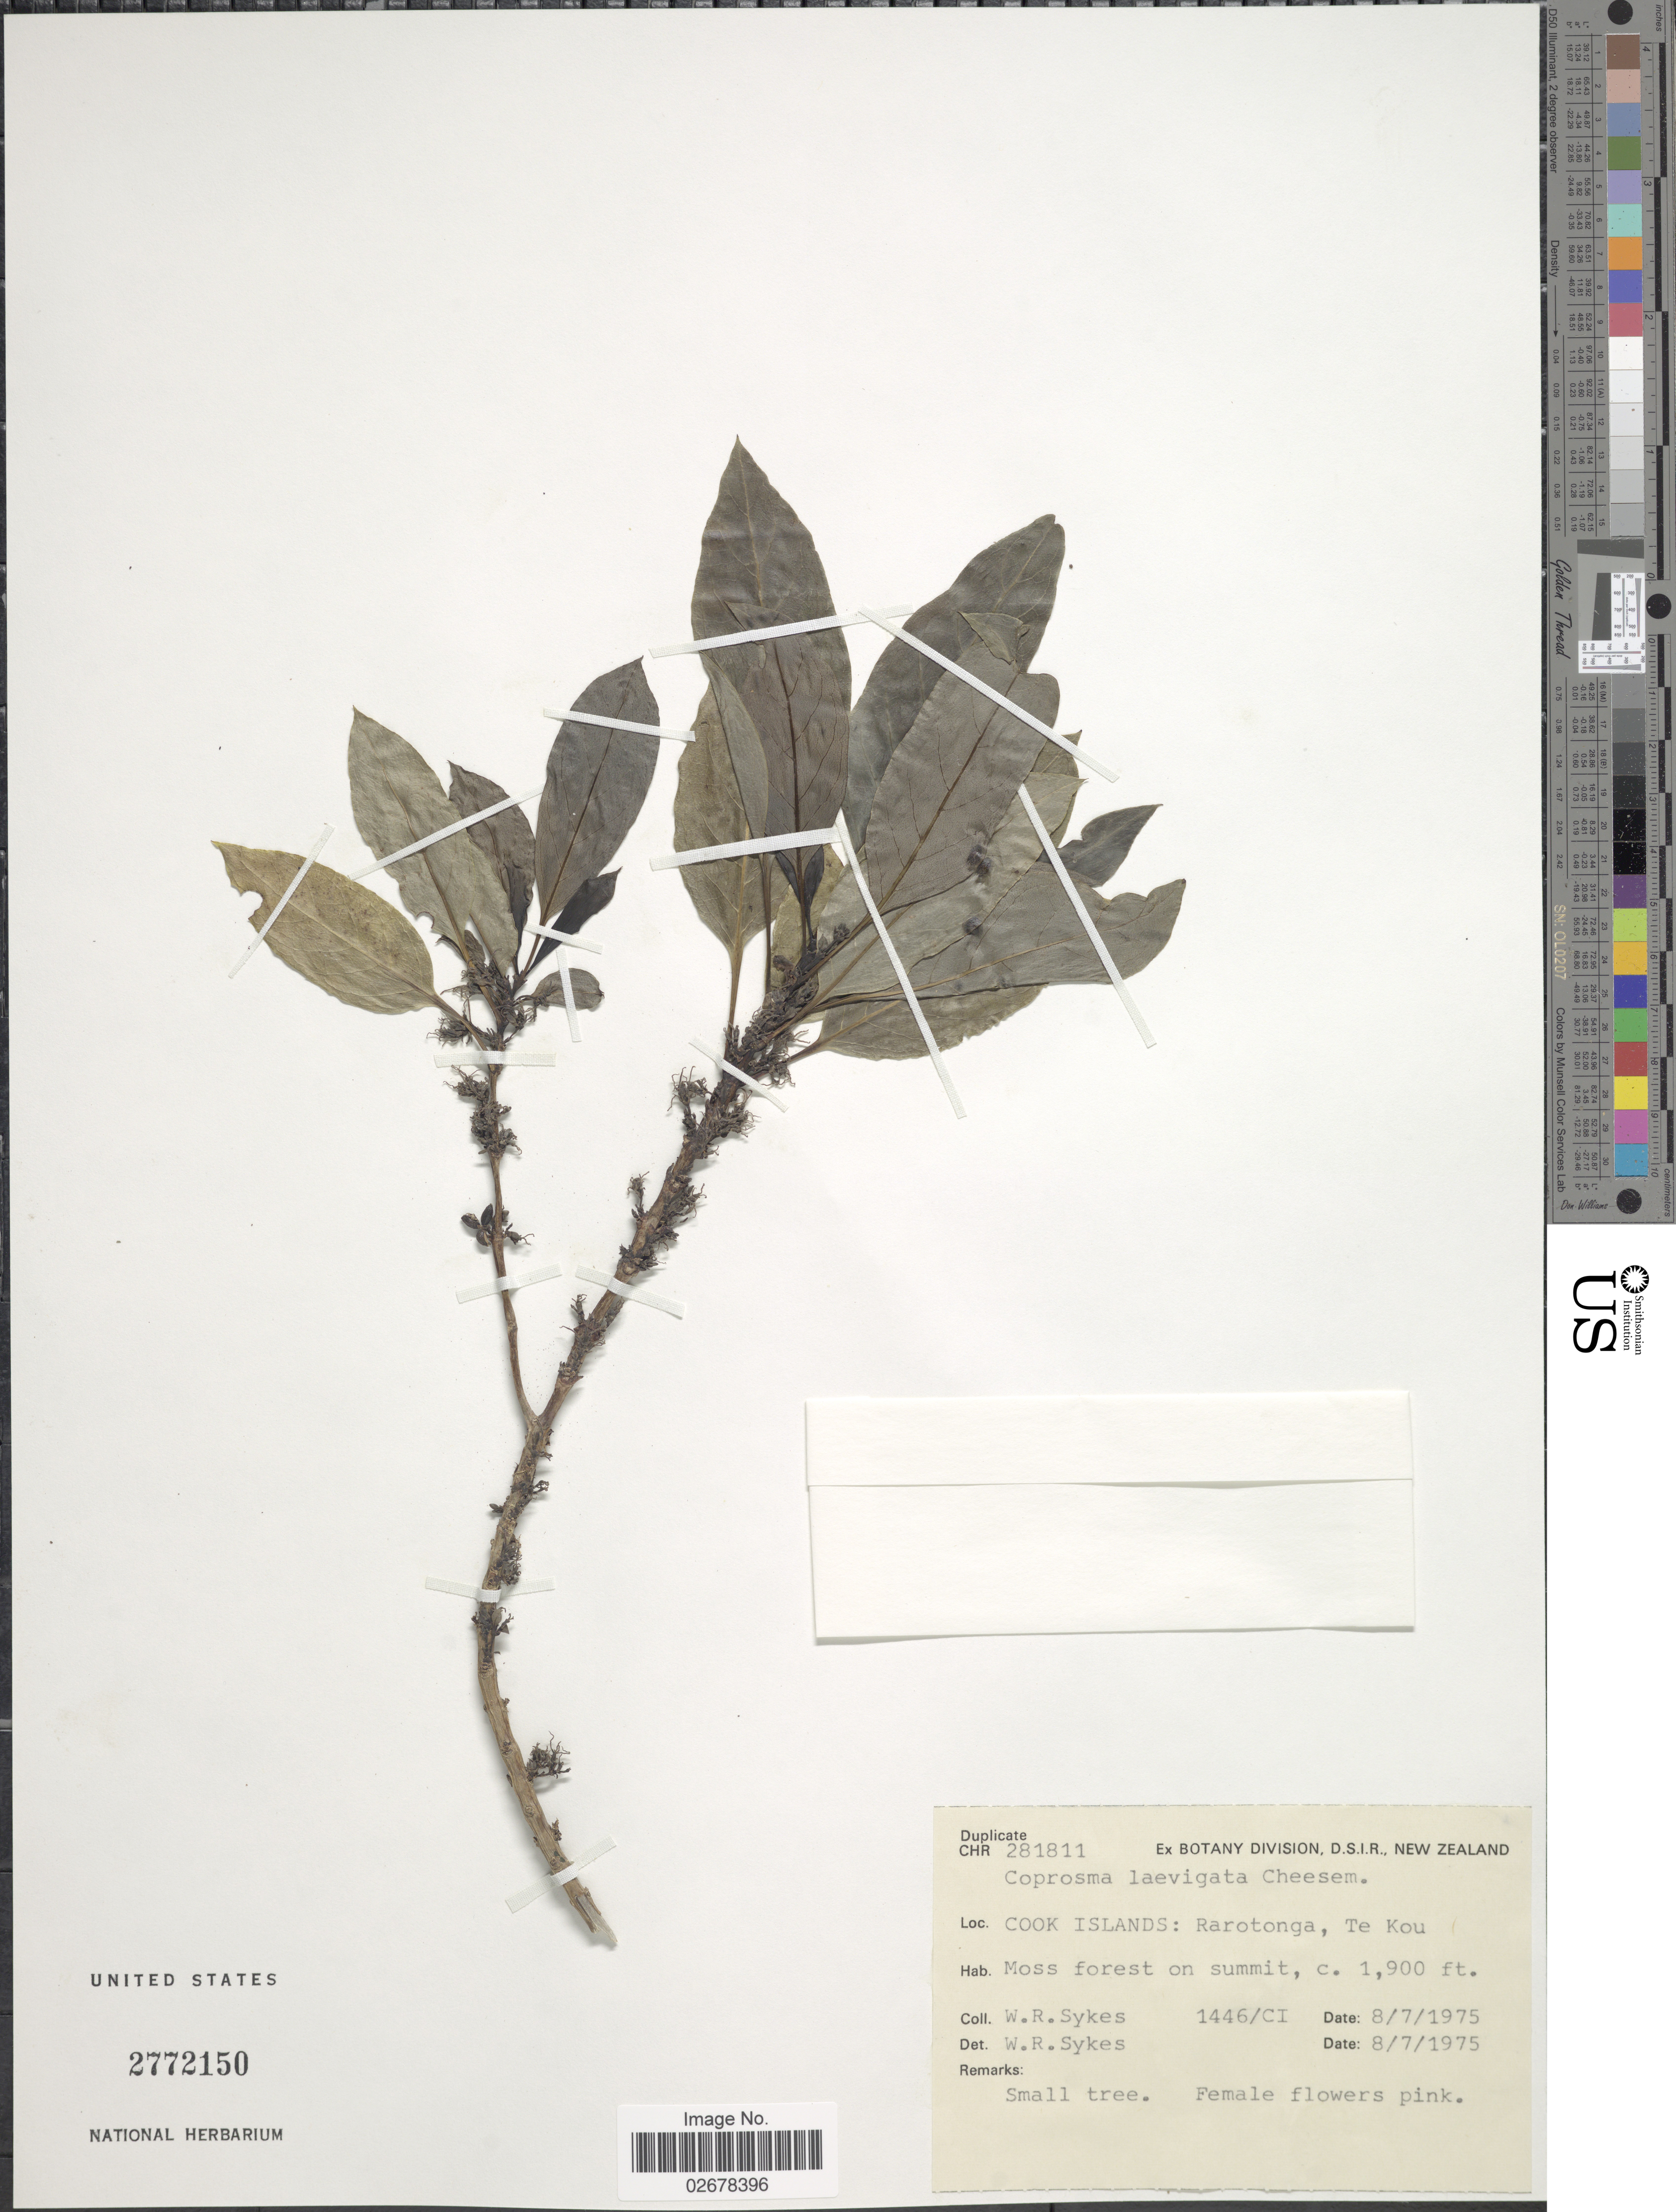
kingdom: Plantae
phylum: Tracheophyta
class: Magnoliopsida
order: Gentianales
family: Rubiaceae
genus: Coprosma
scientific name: Coprosma laevigata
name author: Cheeseman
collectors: W. R. Sykes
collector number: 1446/CI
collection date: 1975-07-08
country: Cook Islands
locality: Cook Islands: Rarotongo, Te Kou, moss forest on summit.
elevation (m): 579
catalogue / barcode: US 2772150